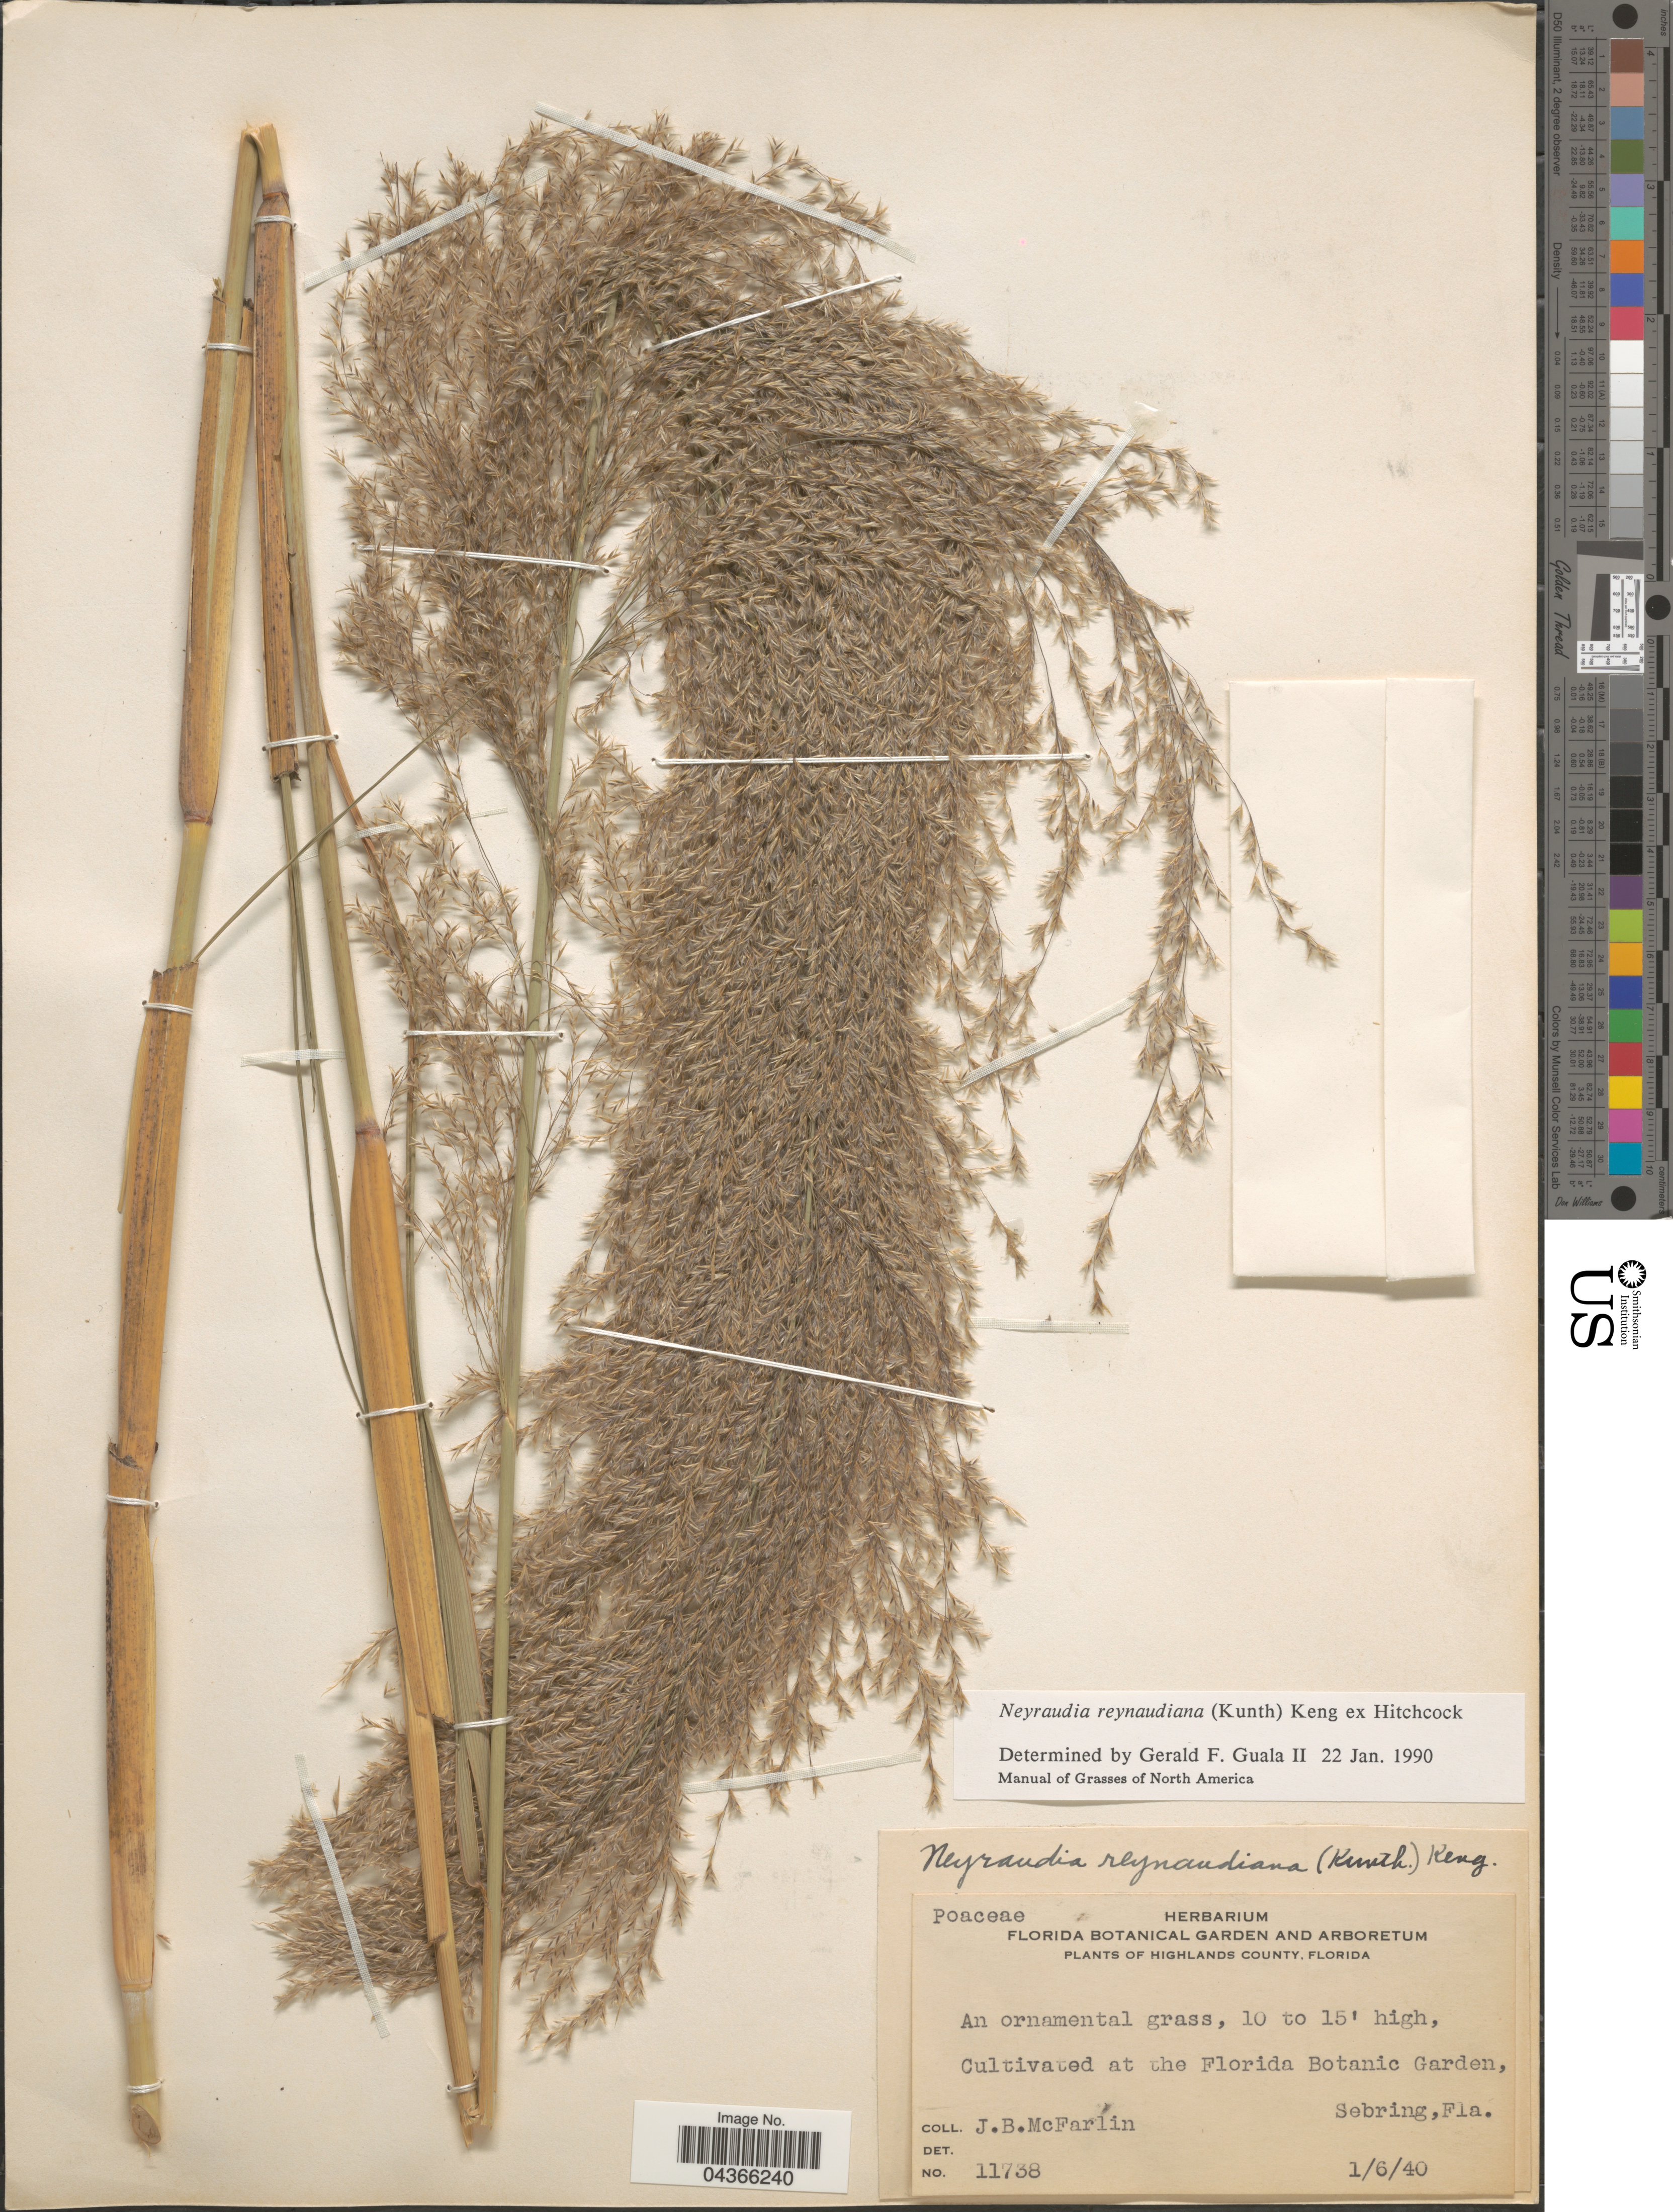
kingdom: Plantae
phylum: Tracheophyta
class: Liliopsida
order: Poales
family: Poaceae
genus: Neyraudia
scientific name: Neyraudia reynaudiana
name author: (Kunth) Keng ex Hitchc.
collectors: J. McFarlin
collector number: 11738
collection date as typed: Transcribed d/m/y: 1/6/40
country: United States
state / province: Florida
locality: At the Florida Botanic Garden, Sebring.